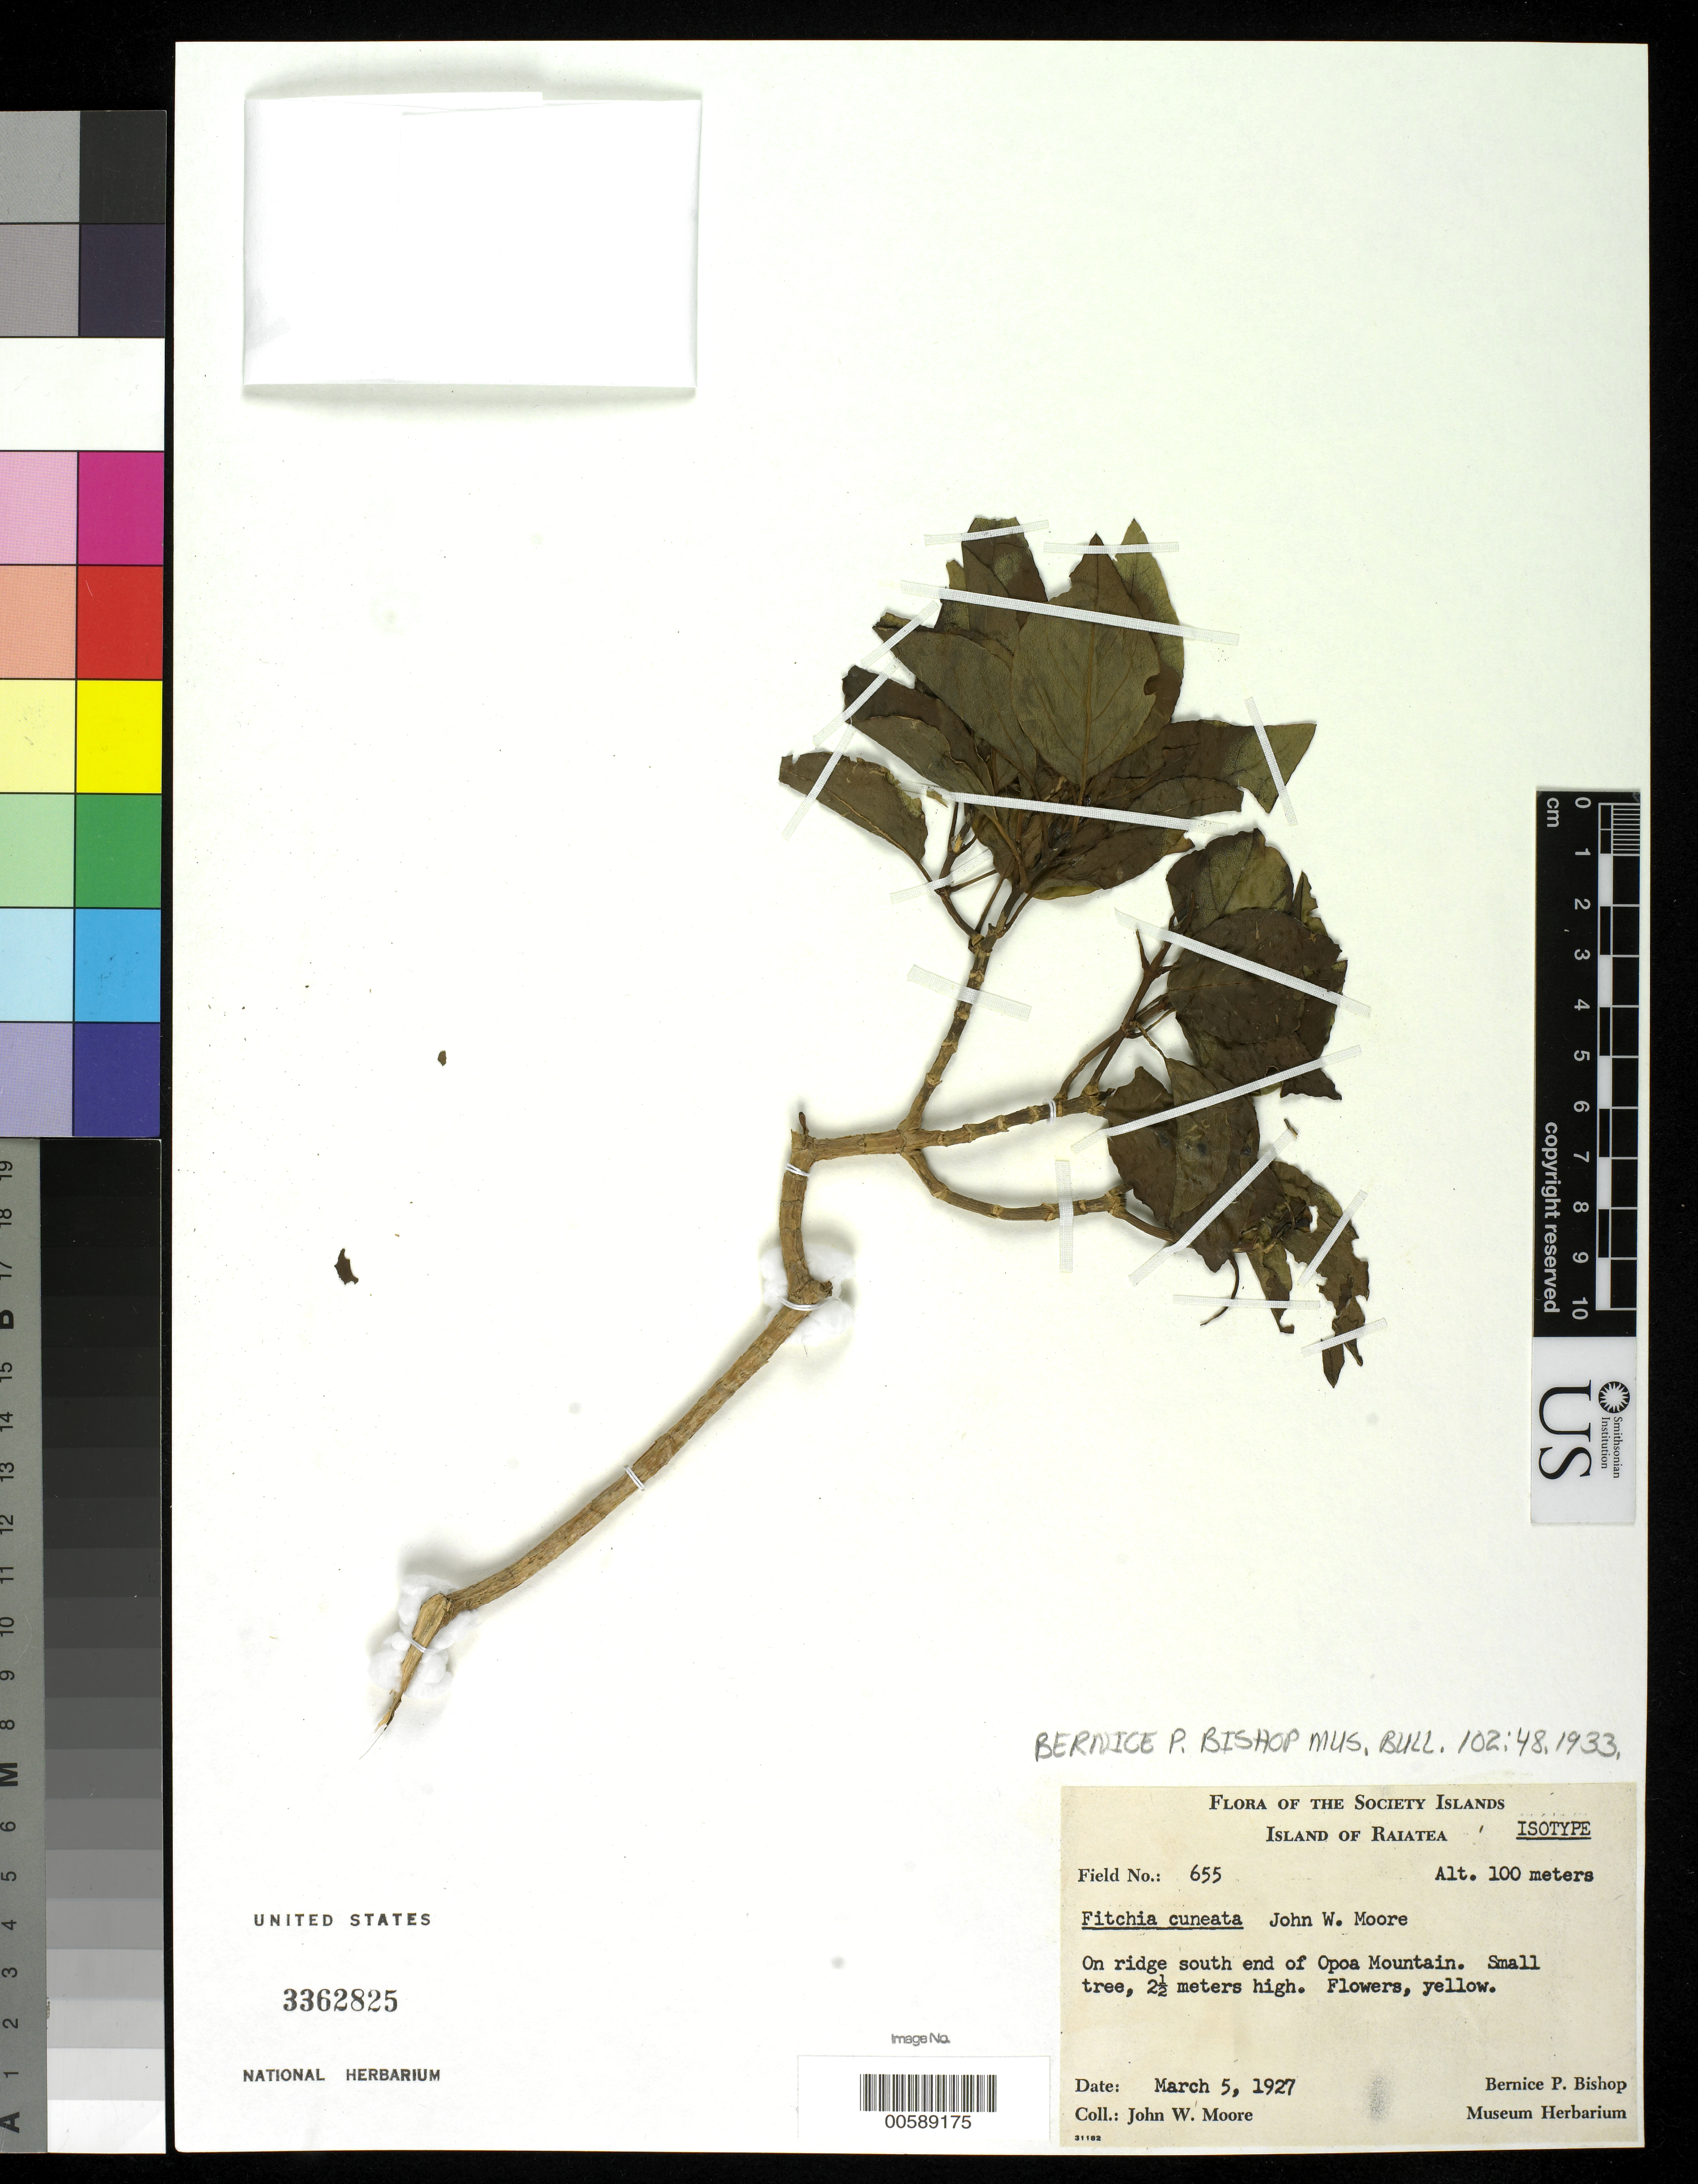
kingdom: Plantae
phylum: Tracheophyta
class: Magnoliopsida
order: Asterales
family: Asteraceae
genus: Fitchia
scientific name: Fitchia cuneata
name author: J.W. Moore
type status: Isotype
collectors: J. W. Moore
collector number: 655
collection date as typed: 05 Mar 1927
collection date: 1927-03-05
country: French Polynesia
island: Raiatea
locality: Ridge S end of Opoa Mountain. [Society Is.]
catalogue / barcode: US 3362825